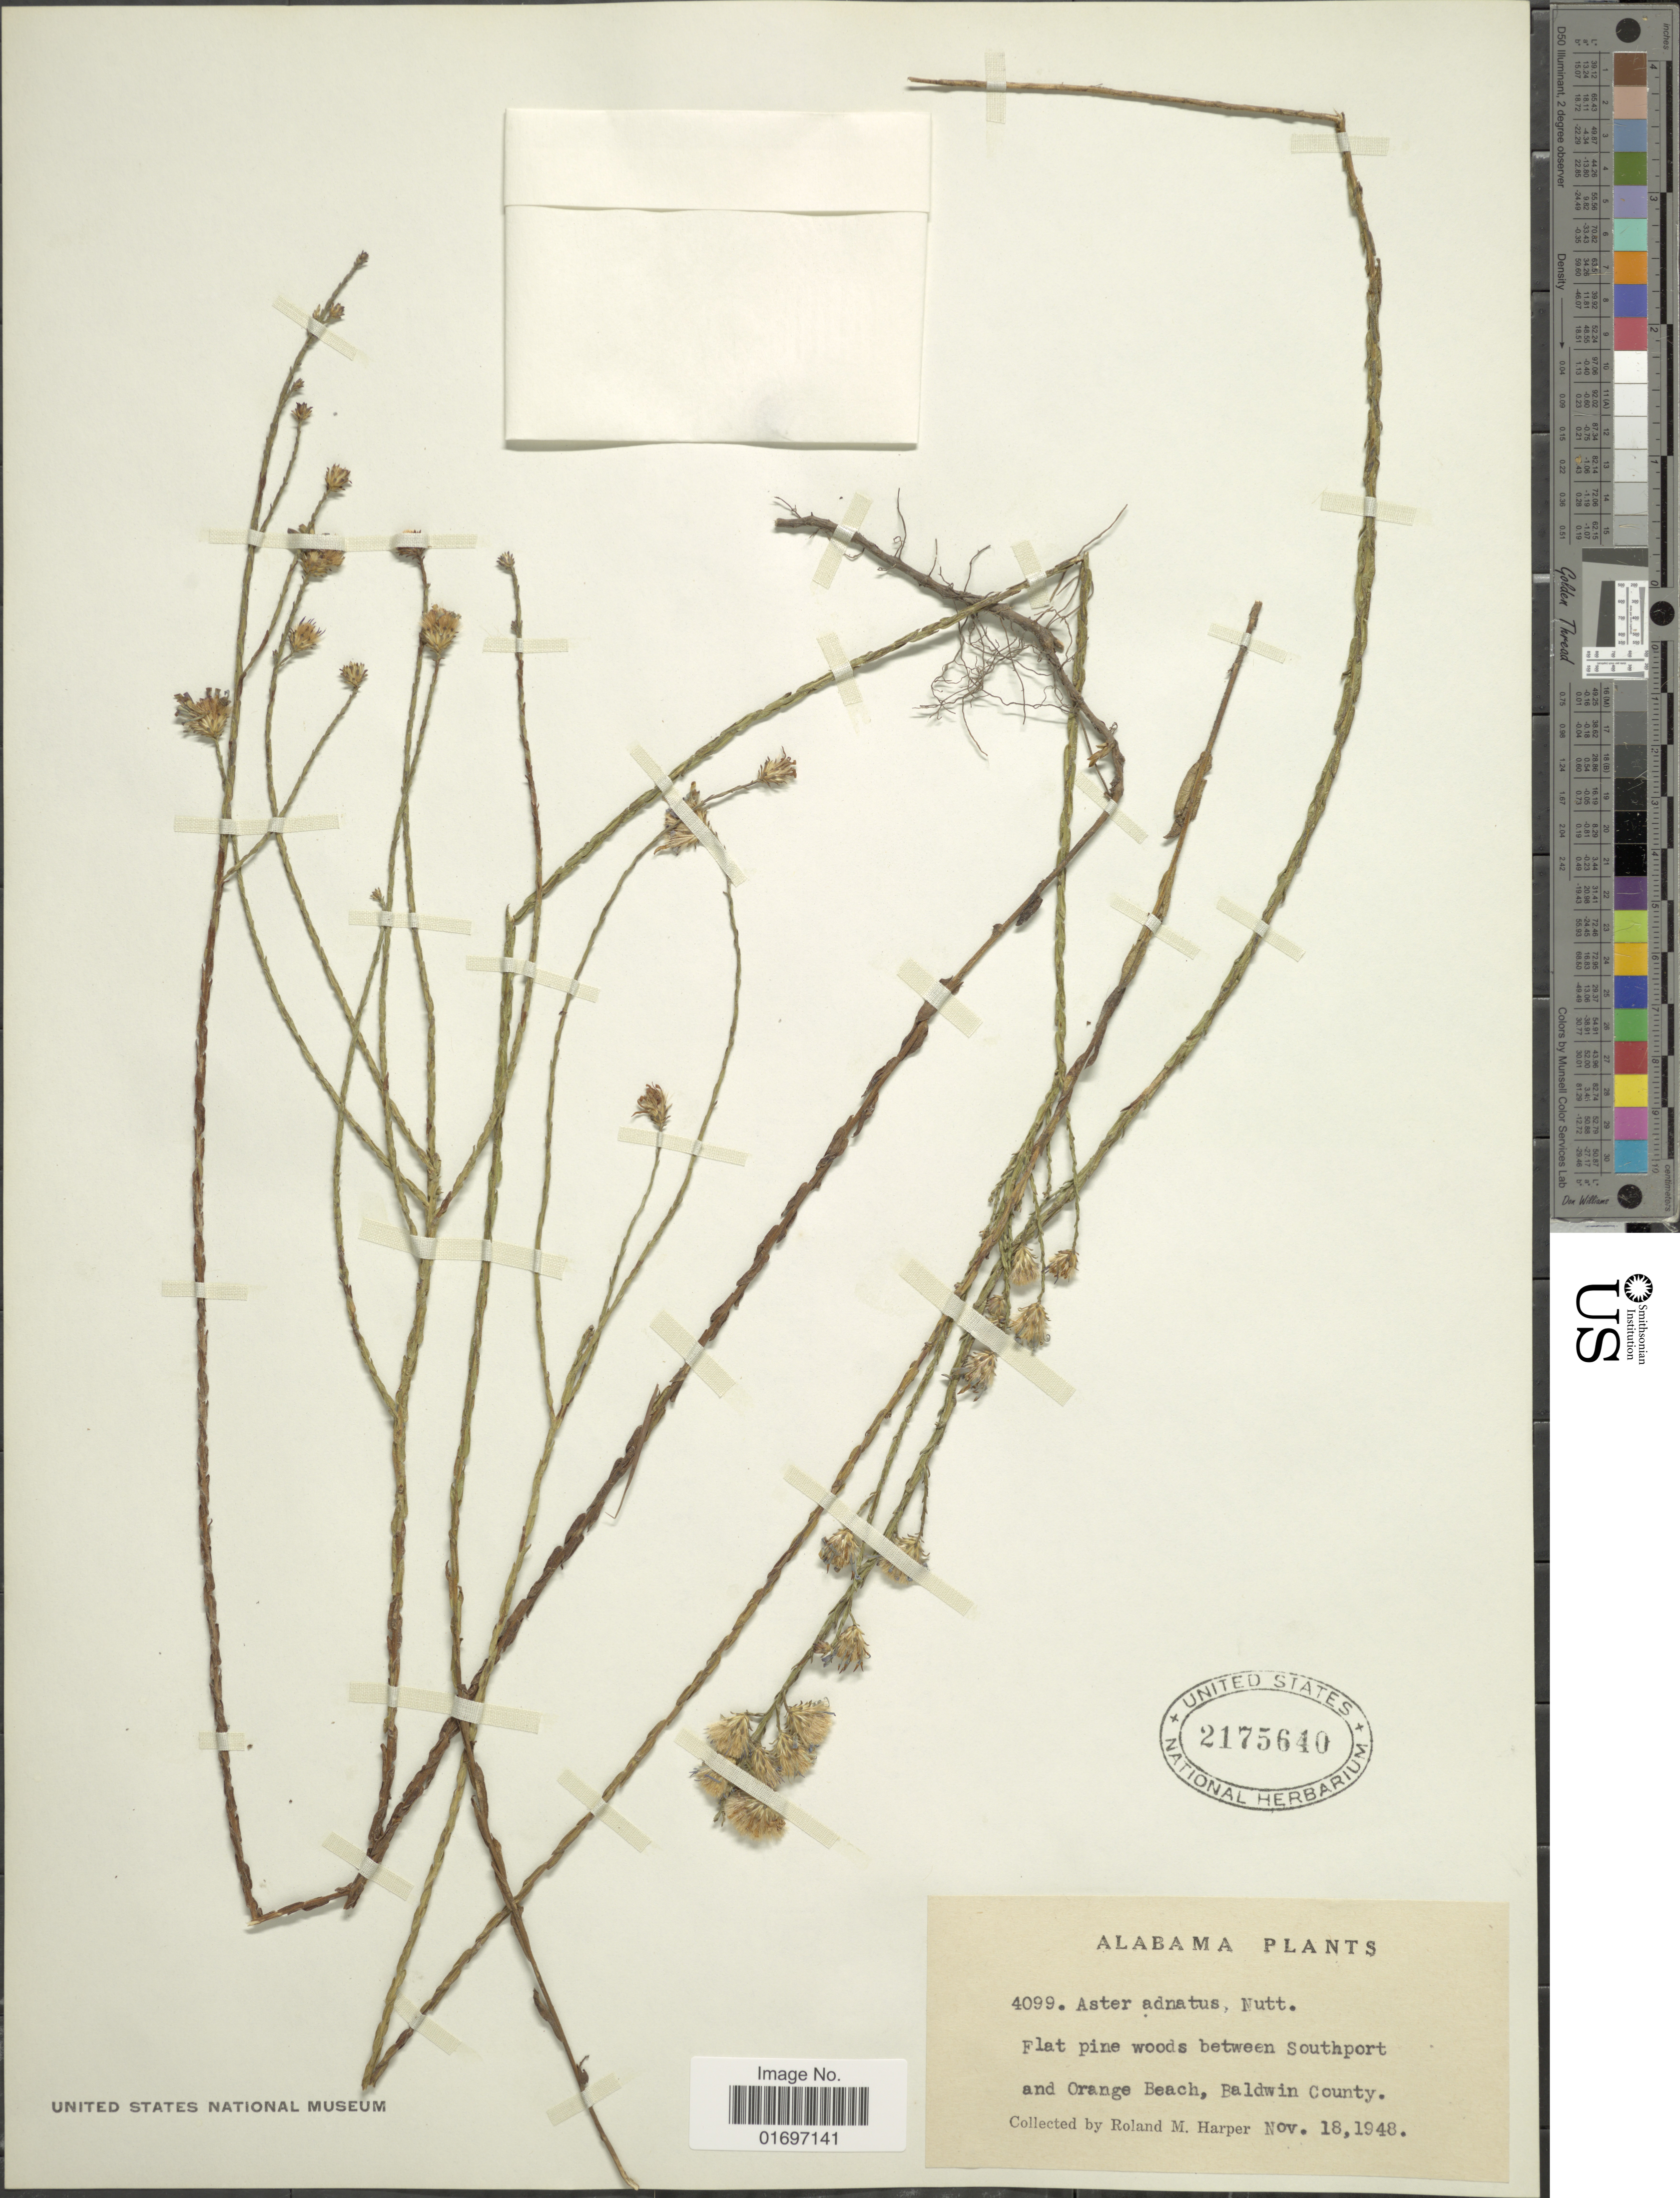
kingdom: Plantae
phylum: Tracheophyta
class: Magnoliopsida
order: Asterales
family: Asteraceae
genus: Symphyotrichum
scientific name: Symphyotrichum adnatum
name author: (Nutt.) G.L. Nesom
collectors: R. M. Harper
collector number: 4099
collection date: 1948-11-18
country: United States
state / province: Alabama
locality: Alabama. Flat pine woods between Southport and Orange Beach, Baldwin County.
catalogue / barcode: US 2175640